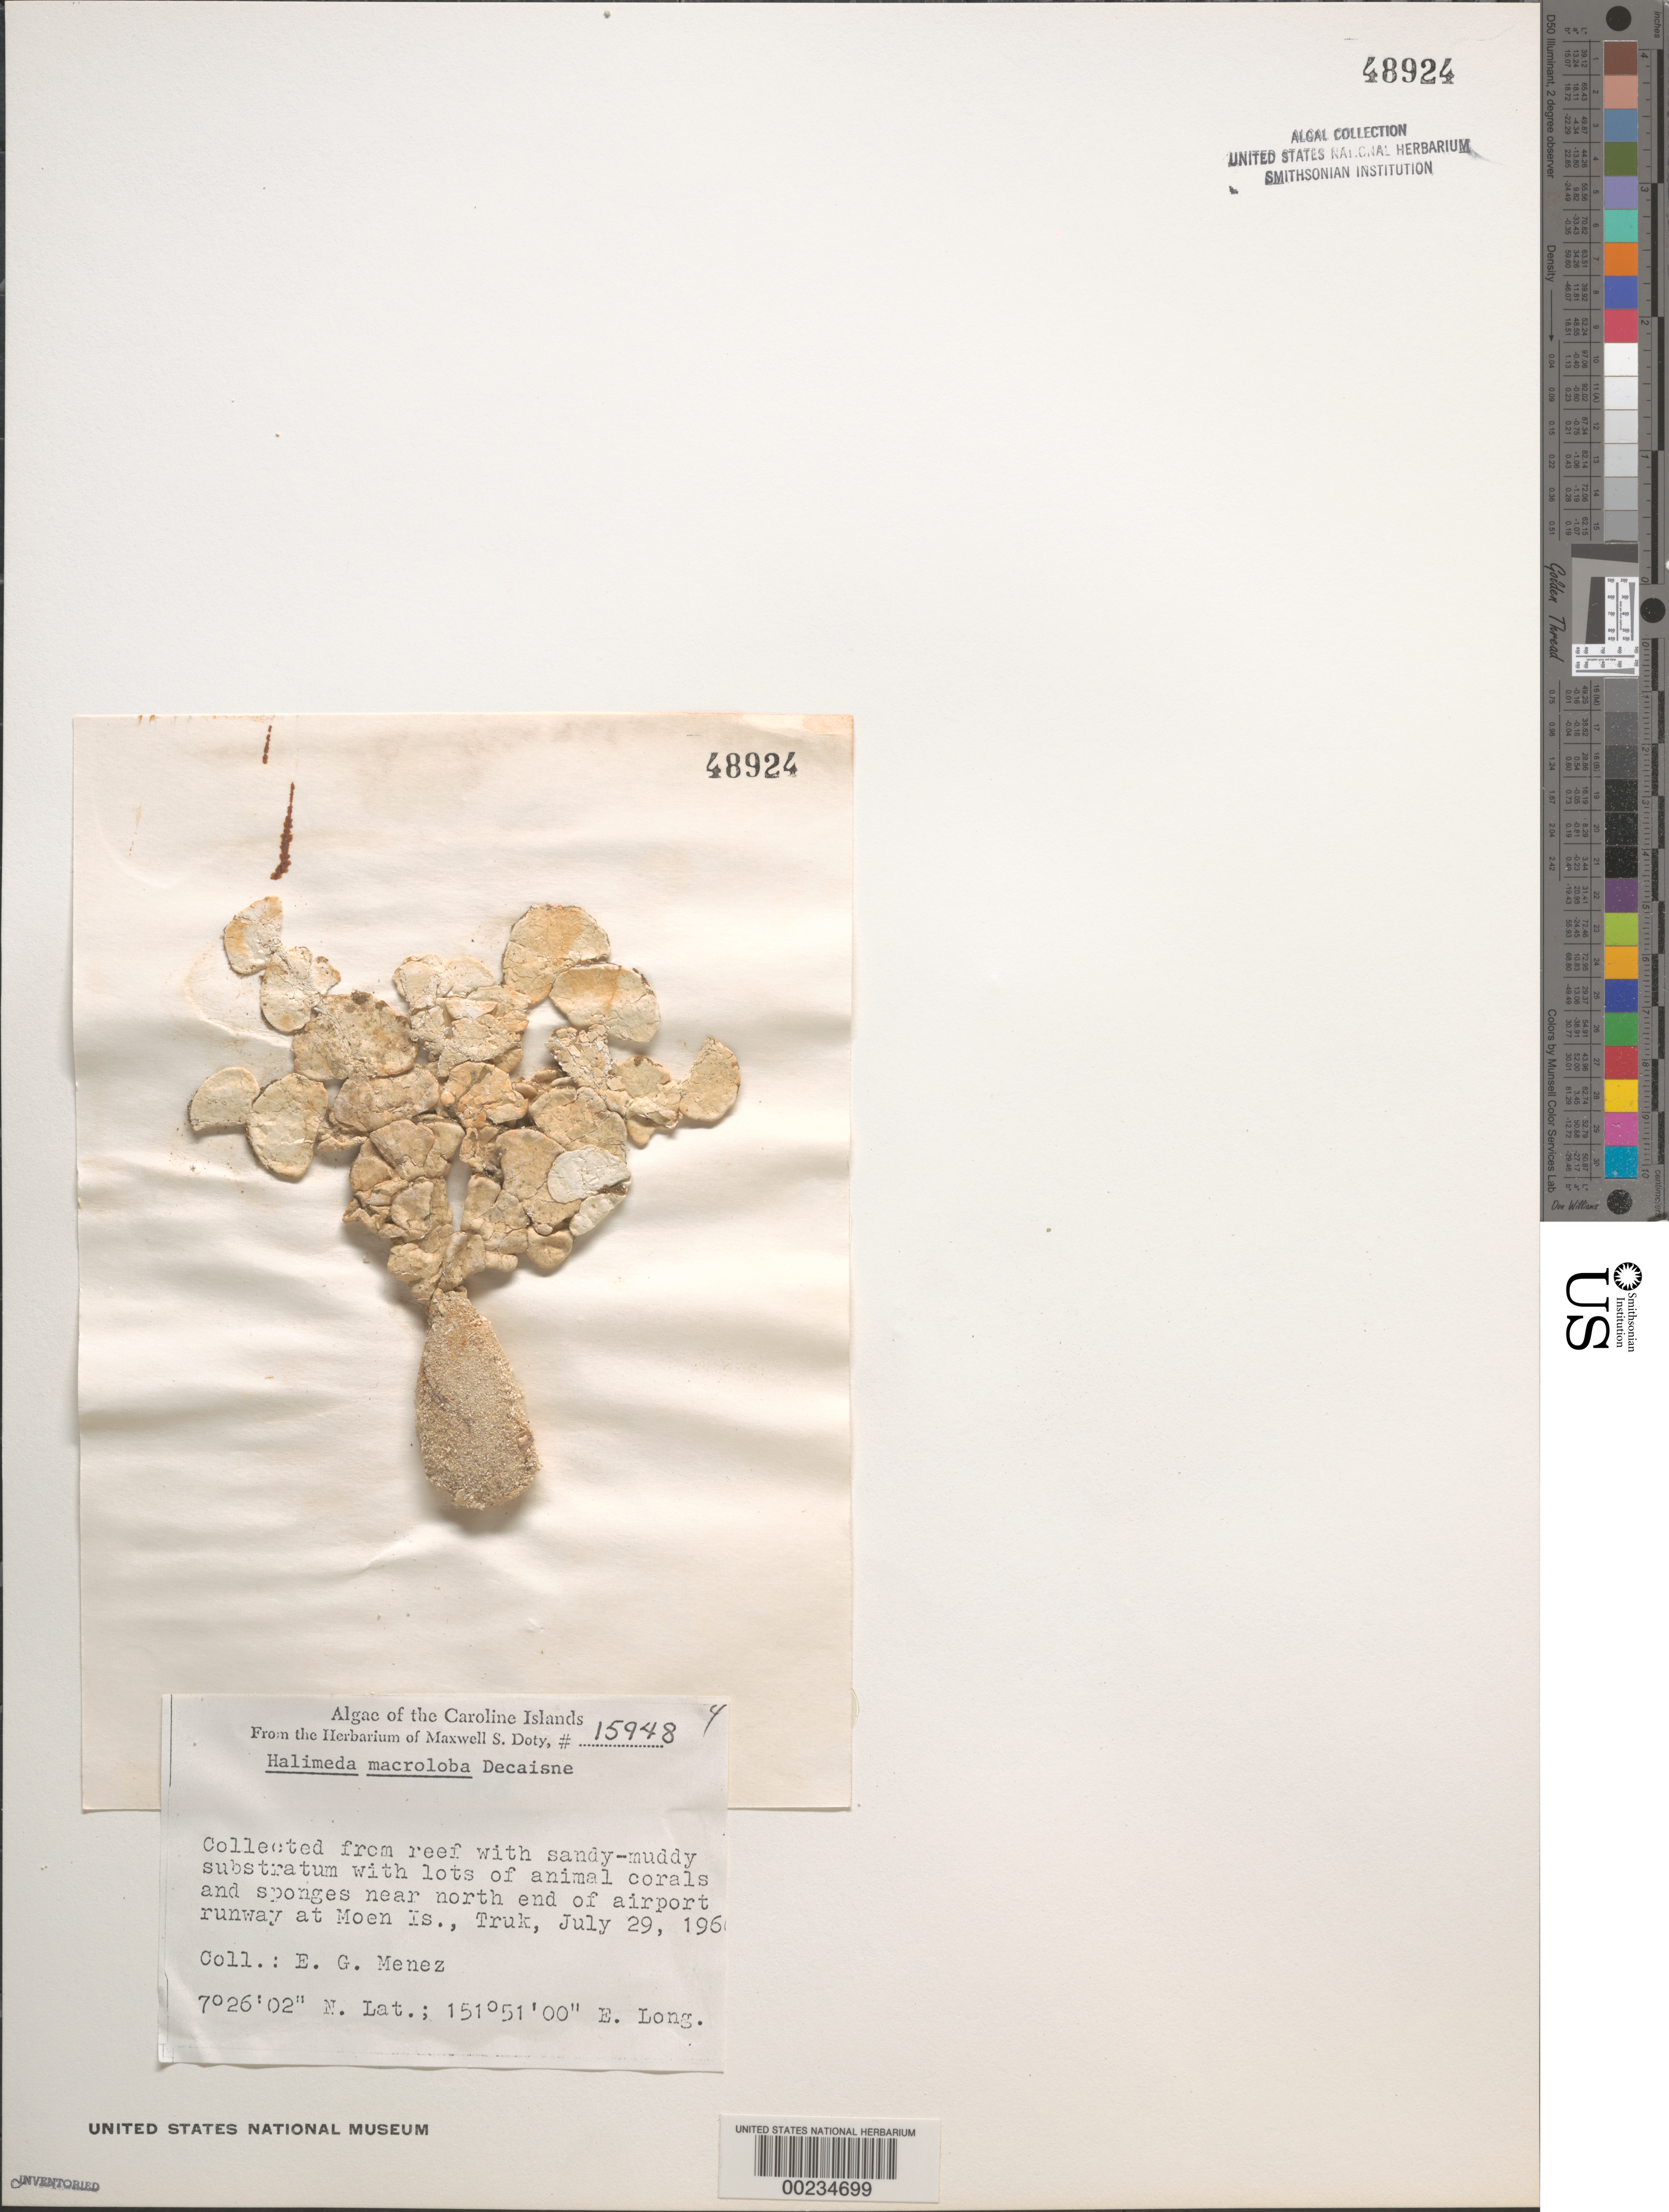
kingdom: Plantae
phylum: Chlorophyta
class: Ulvophyceae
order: Bryopsidales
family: Halimedaceae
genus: Halimeda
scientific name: Halimeda macroloba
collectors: Meñez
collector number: MSD 15948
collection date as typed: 29 Jul 1960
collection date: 1960-07-29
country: Micronesia, Federated States of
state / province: Truk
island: Moen [Wono]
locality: Near north end of airport runway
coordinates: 7 26' 02" N, 151 51' 00" E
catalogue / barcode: US 48924